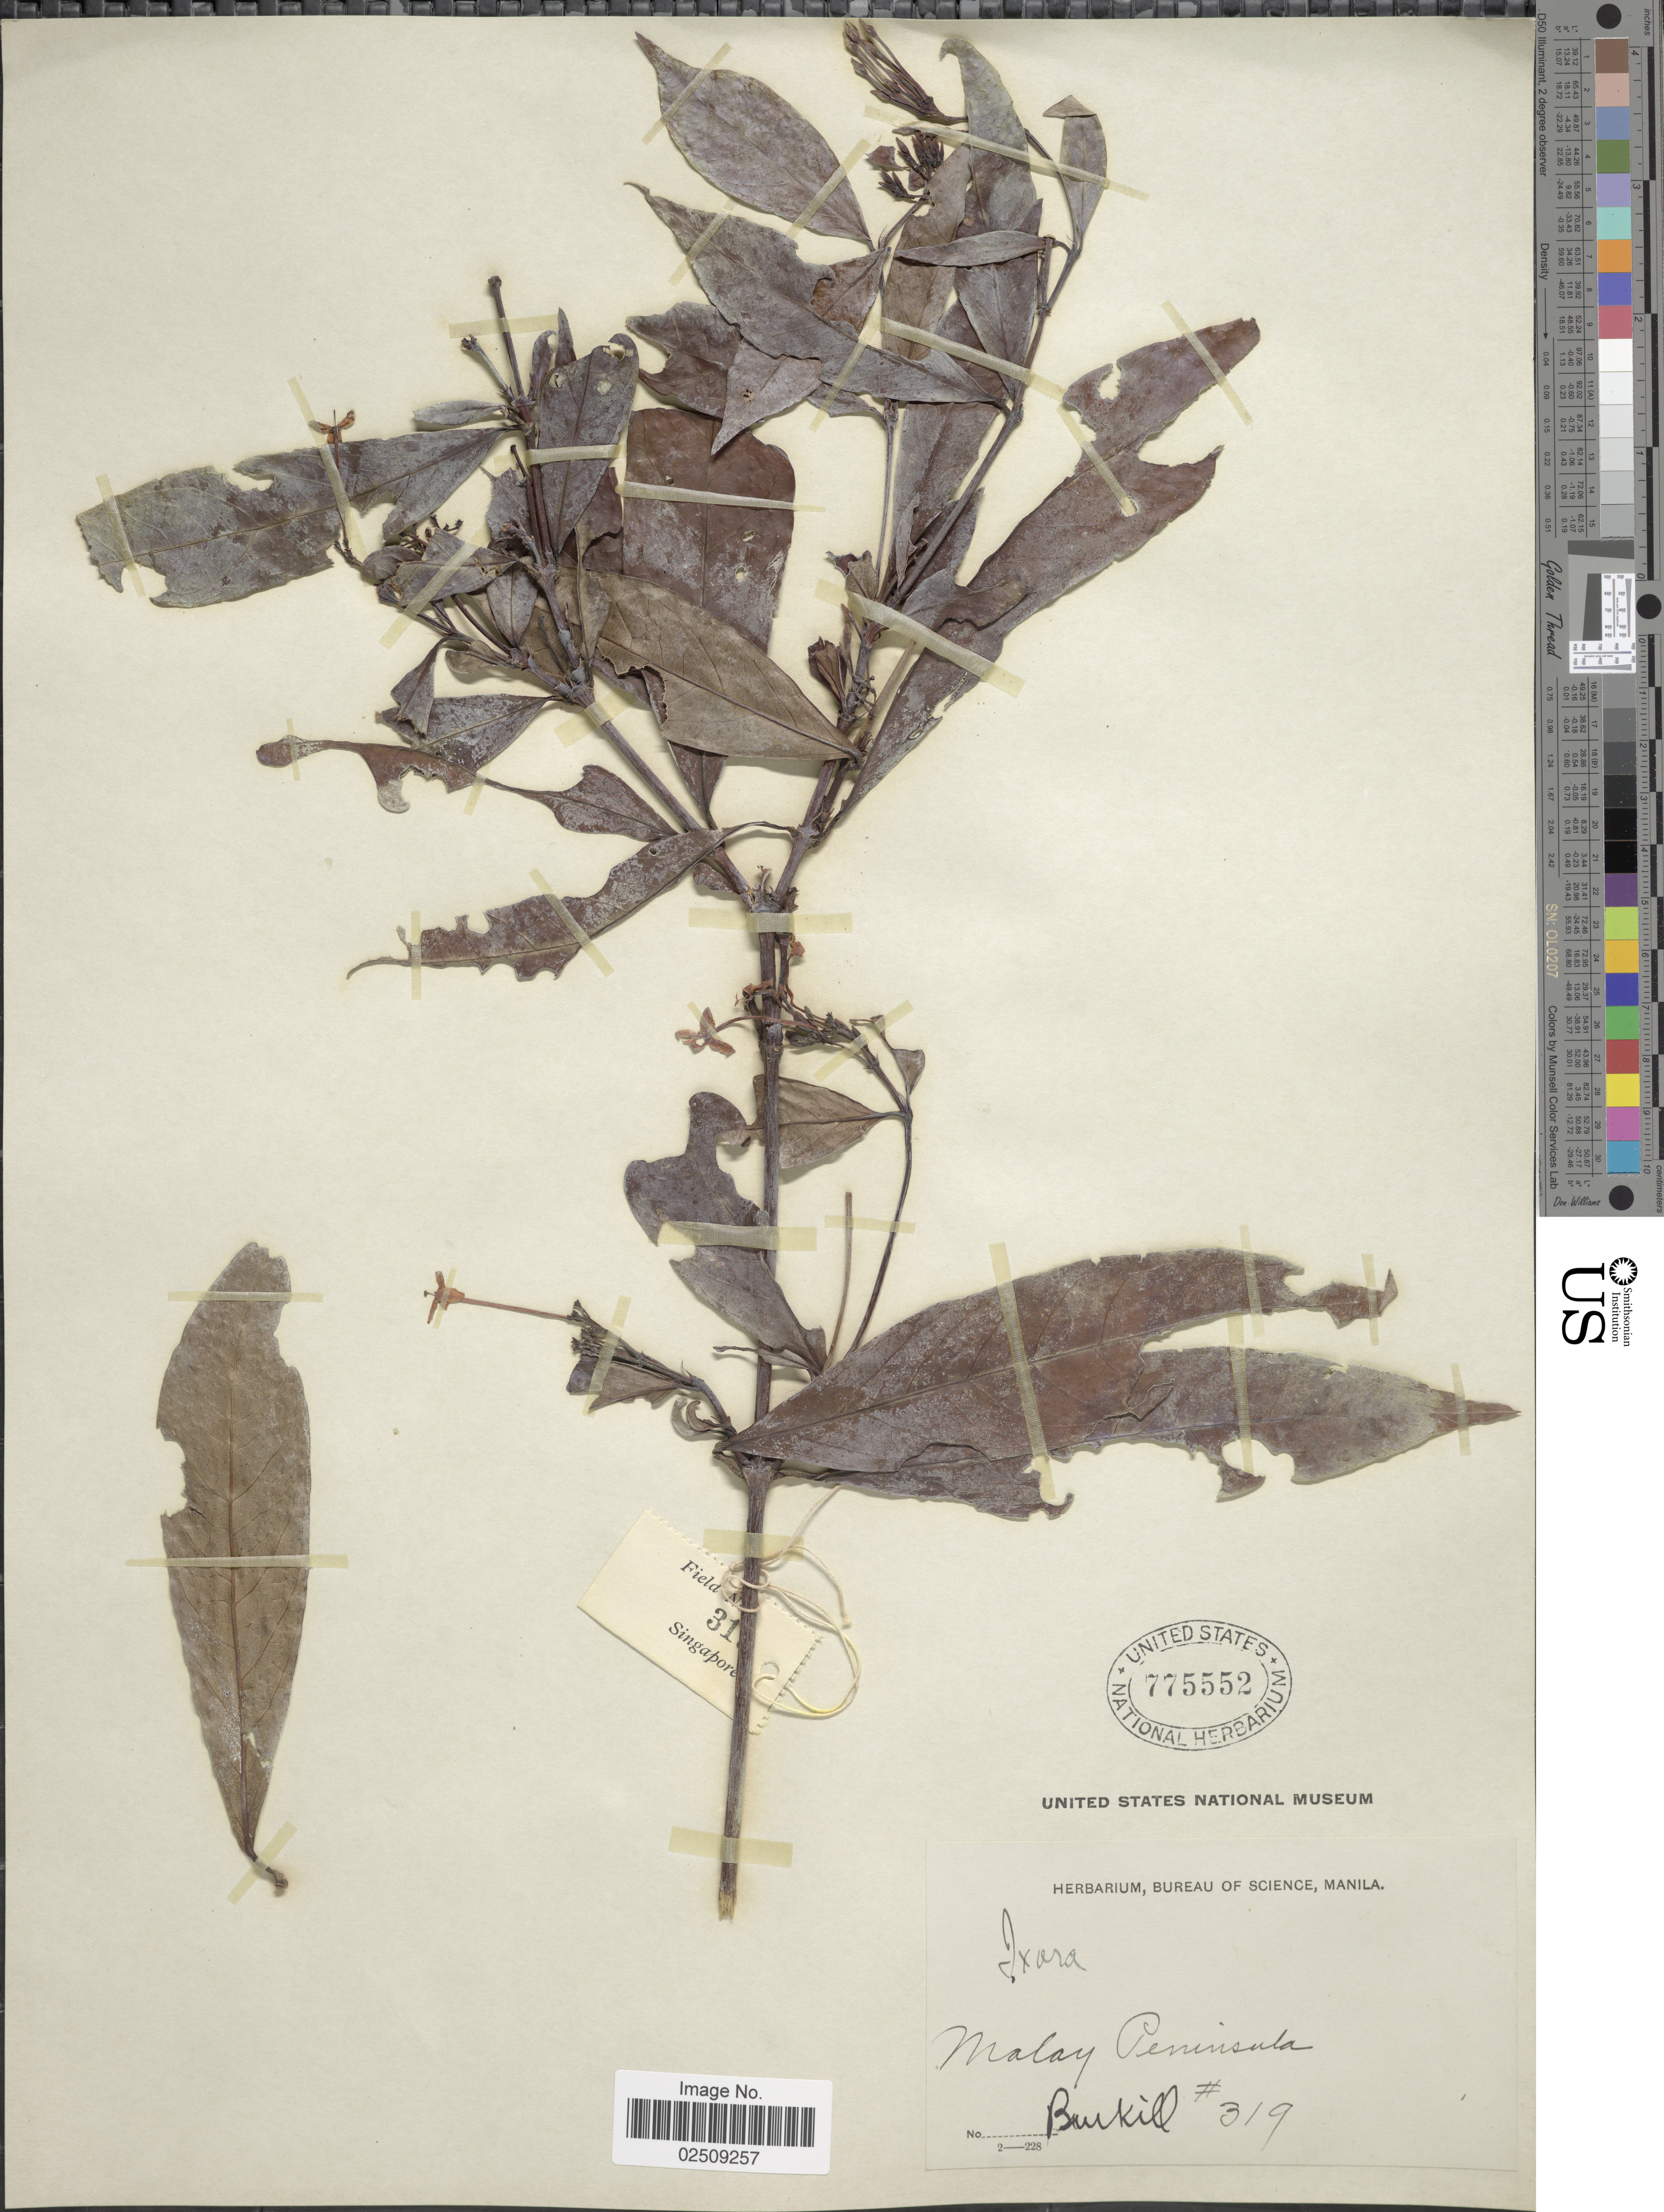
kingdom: Plantae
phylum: Tracheophyta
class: Magnoliopsida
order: Gentianales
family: Rubiaceae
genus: Ixora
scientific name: Ixora sp.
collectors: Burkill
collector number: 319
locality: Malay Peninsula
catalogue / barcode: US 775552